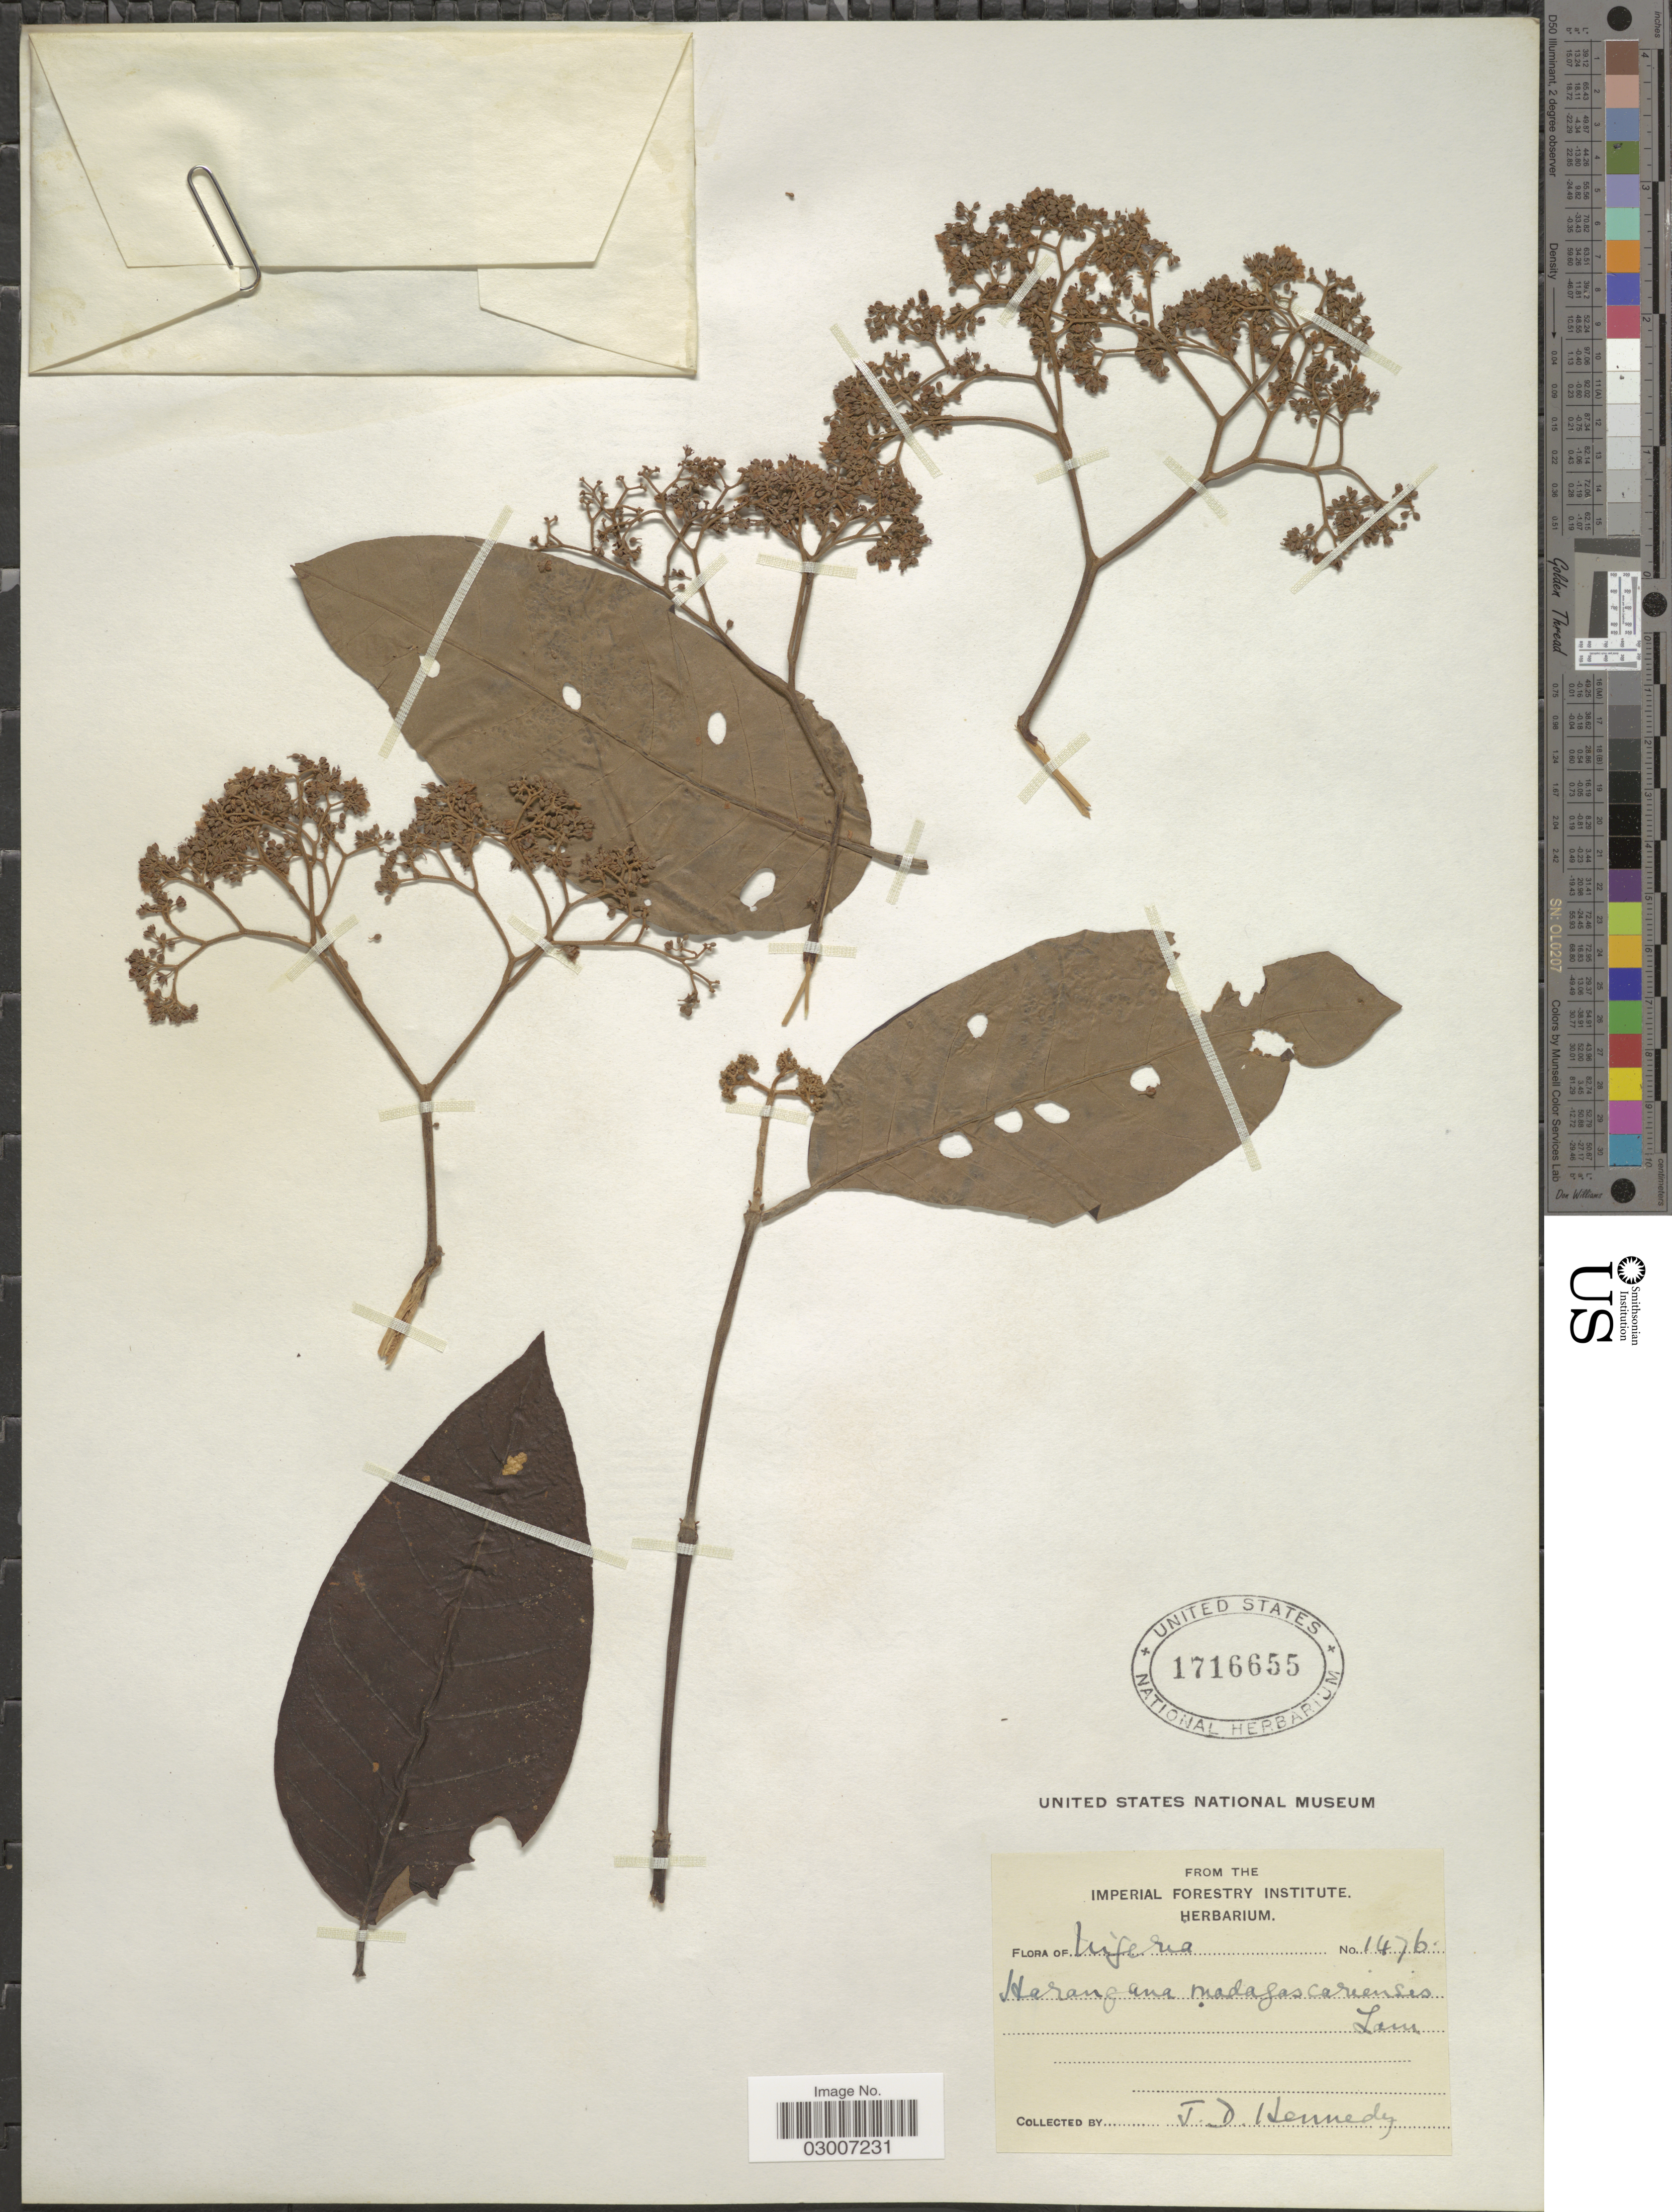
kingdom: Plantae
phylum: Tracheophyta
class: Magnoliopsida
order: Malpighiales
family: Hypericaceae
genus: Harungana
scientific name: Harungana madagascariensis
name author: Lam. ex Poir.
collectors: J. D. Kennedy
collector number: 1476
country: Nigeria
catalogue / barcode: US 1716655